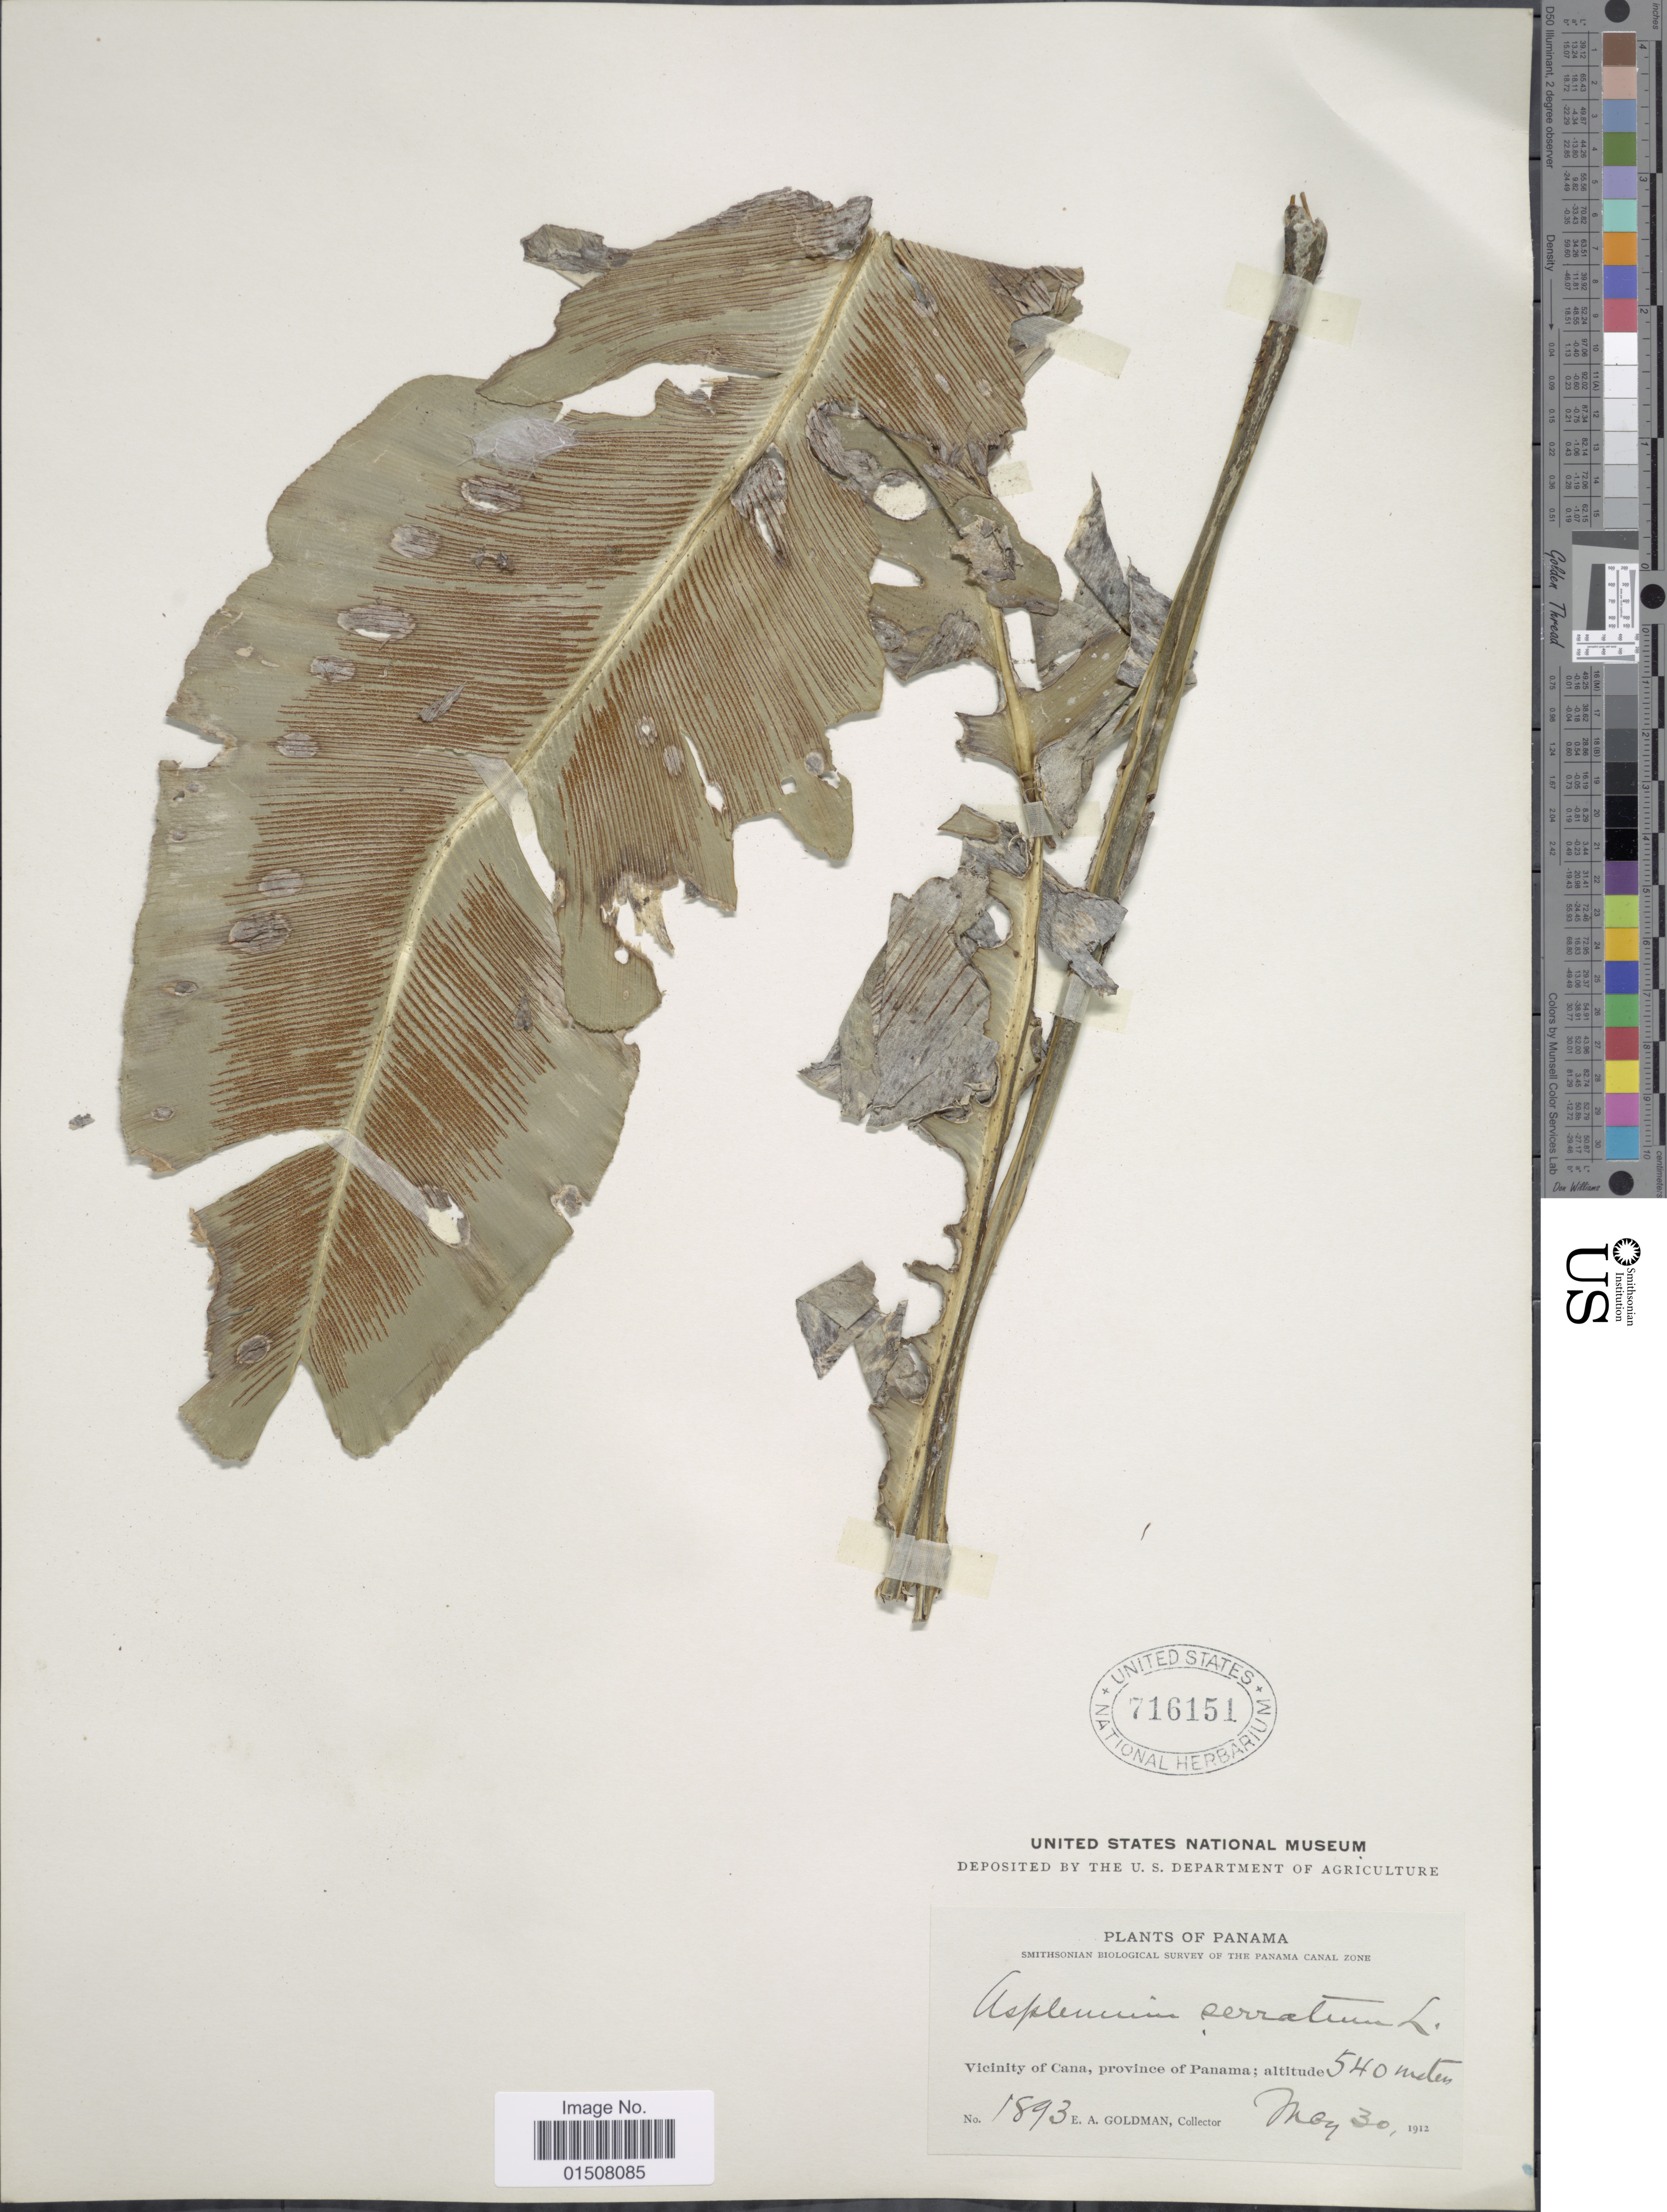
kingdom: Plantae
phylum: Tracheophyta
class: Polypodiopsida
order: Polypodiales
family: Aspleniaceae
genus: Asplenium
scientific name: Asplenium serratum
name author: L.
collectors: E. A. Goldman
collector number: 1893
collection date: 1912-05-30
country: Panama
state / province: Panamá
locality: Vicinity of Cana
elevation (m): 540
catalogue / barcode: US 716151